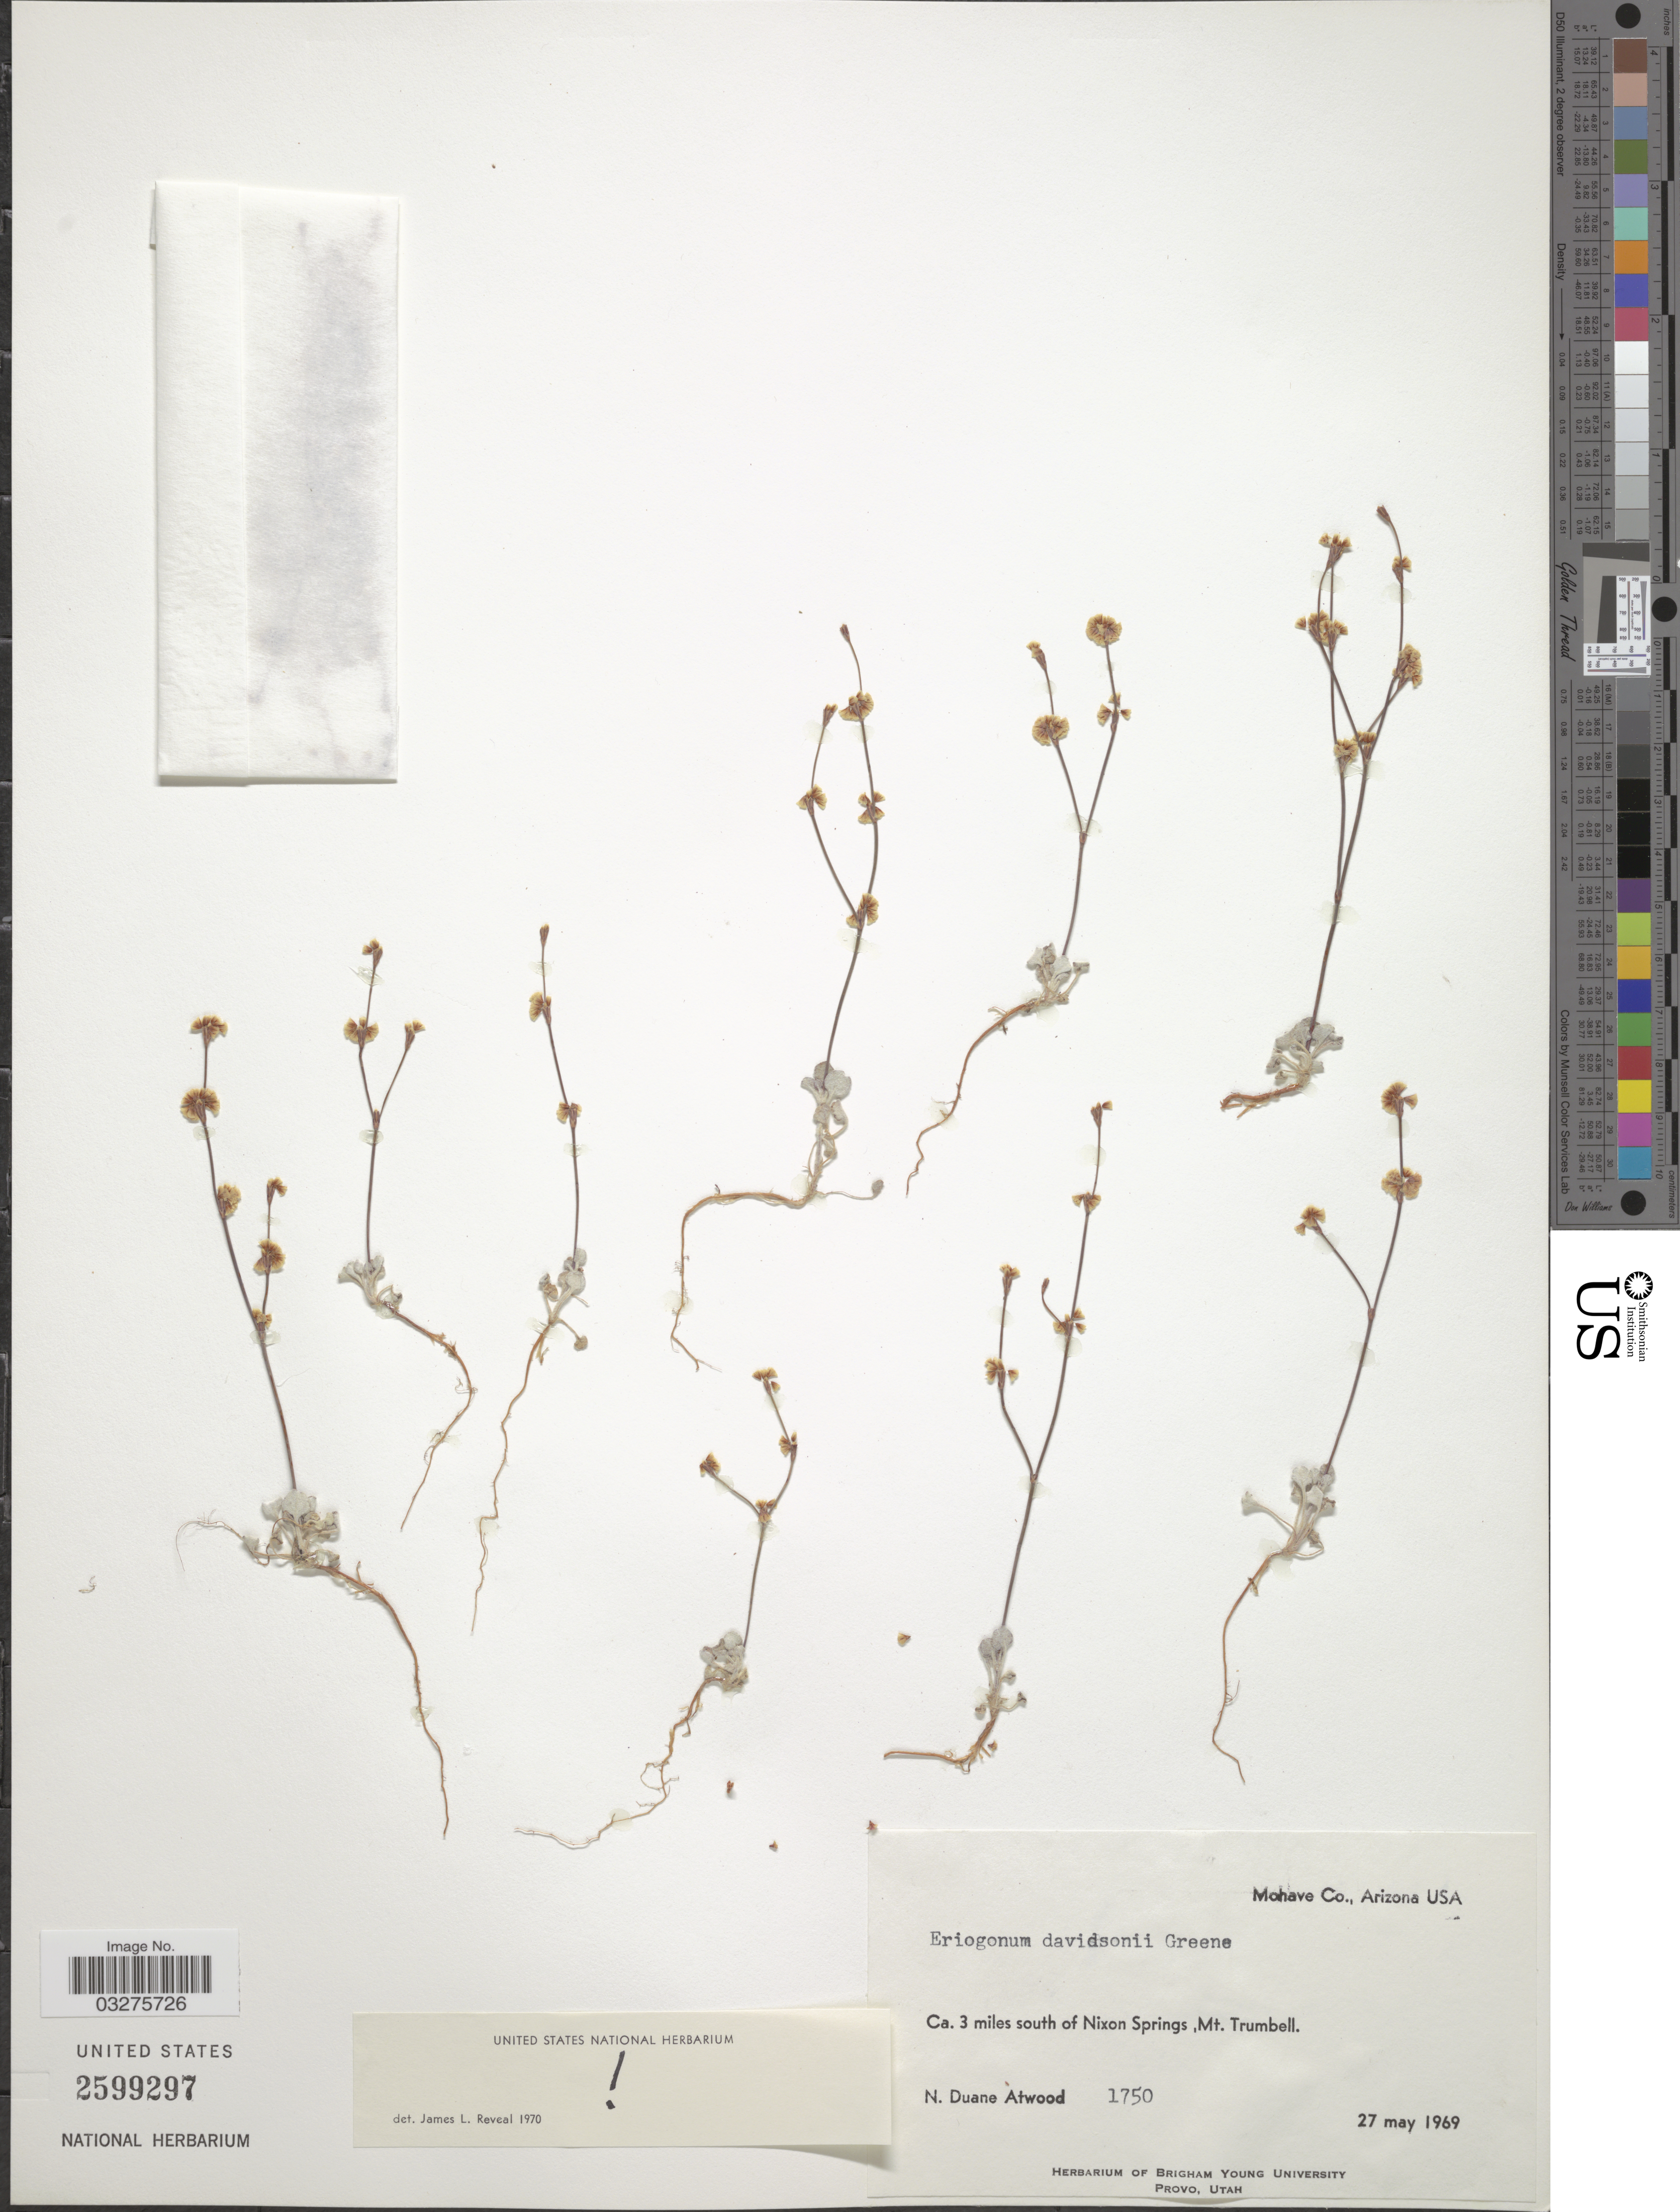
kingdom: Plantae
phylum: Tracheophyta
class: Magnoliopsida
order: Caryophyllales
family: Polygonaceae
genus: Eriogonum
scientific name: Eriogonum davidsonii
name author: Greene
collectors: N. Atwood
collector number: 1750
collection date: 1969-05-27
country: United States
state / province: Arizona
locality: Mohave Co. Ca. 3 miles south of Nixon Springs, Mt. Trumbell.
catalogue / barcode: US 2599297